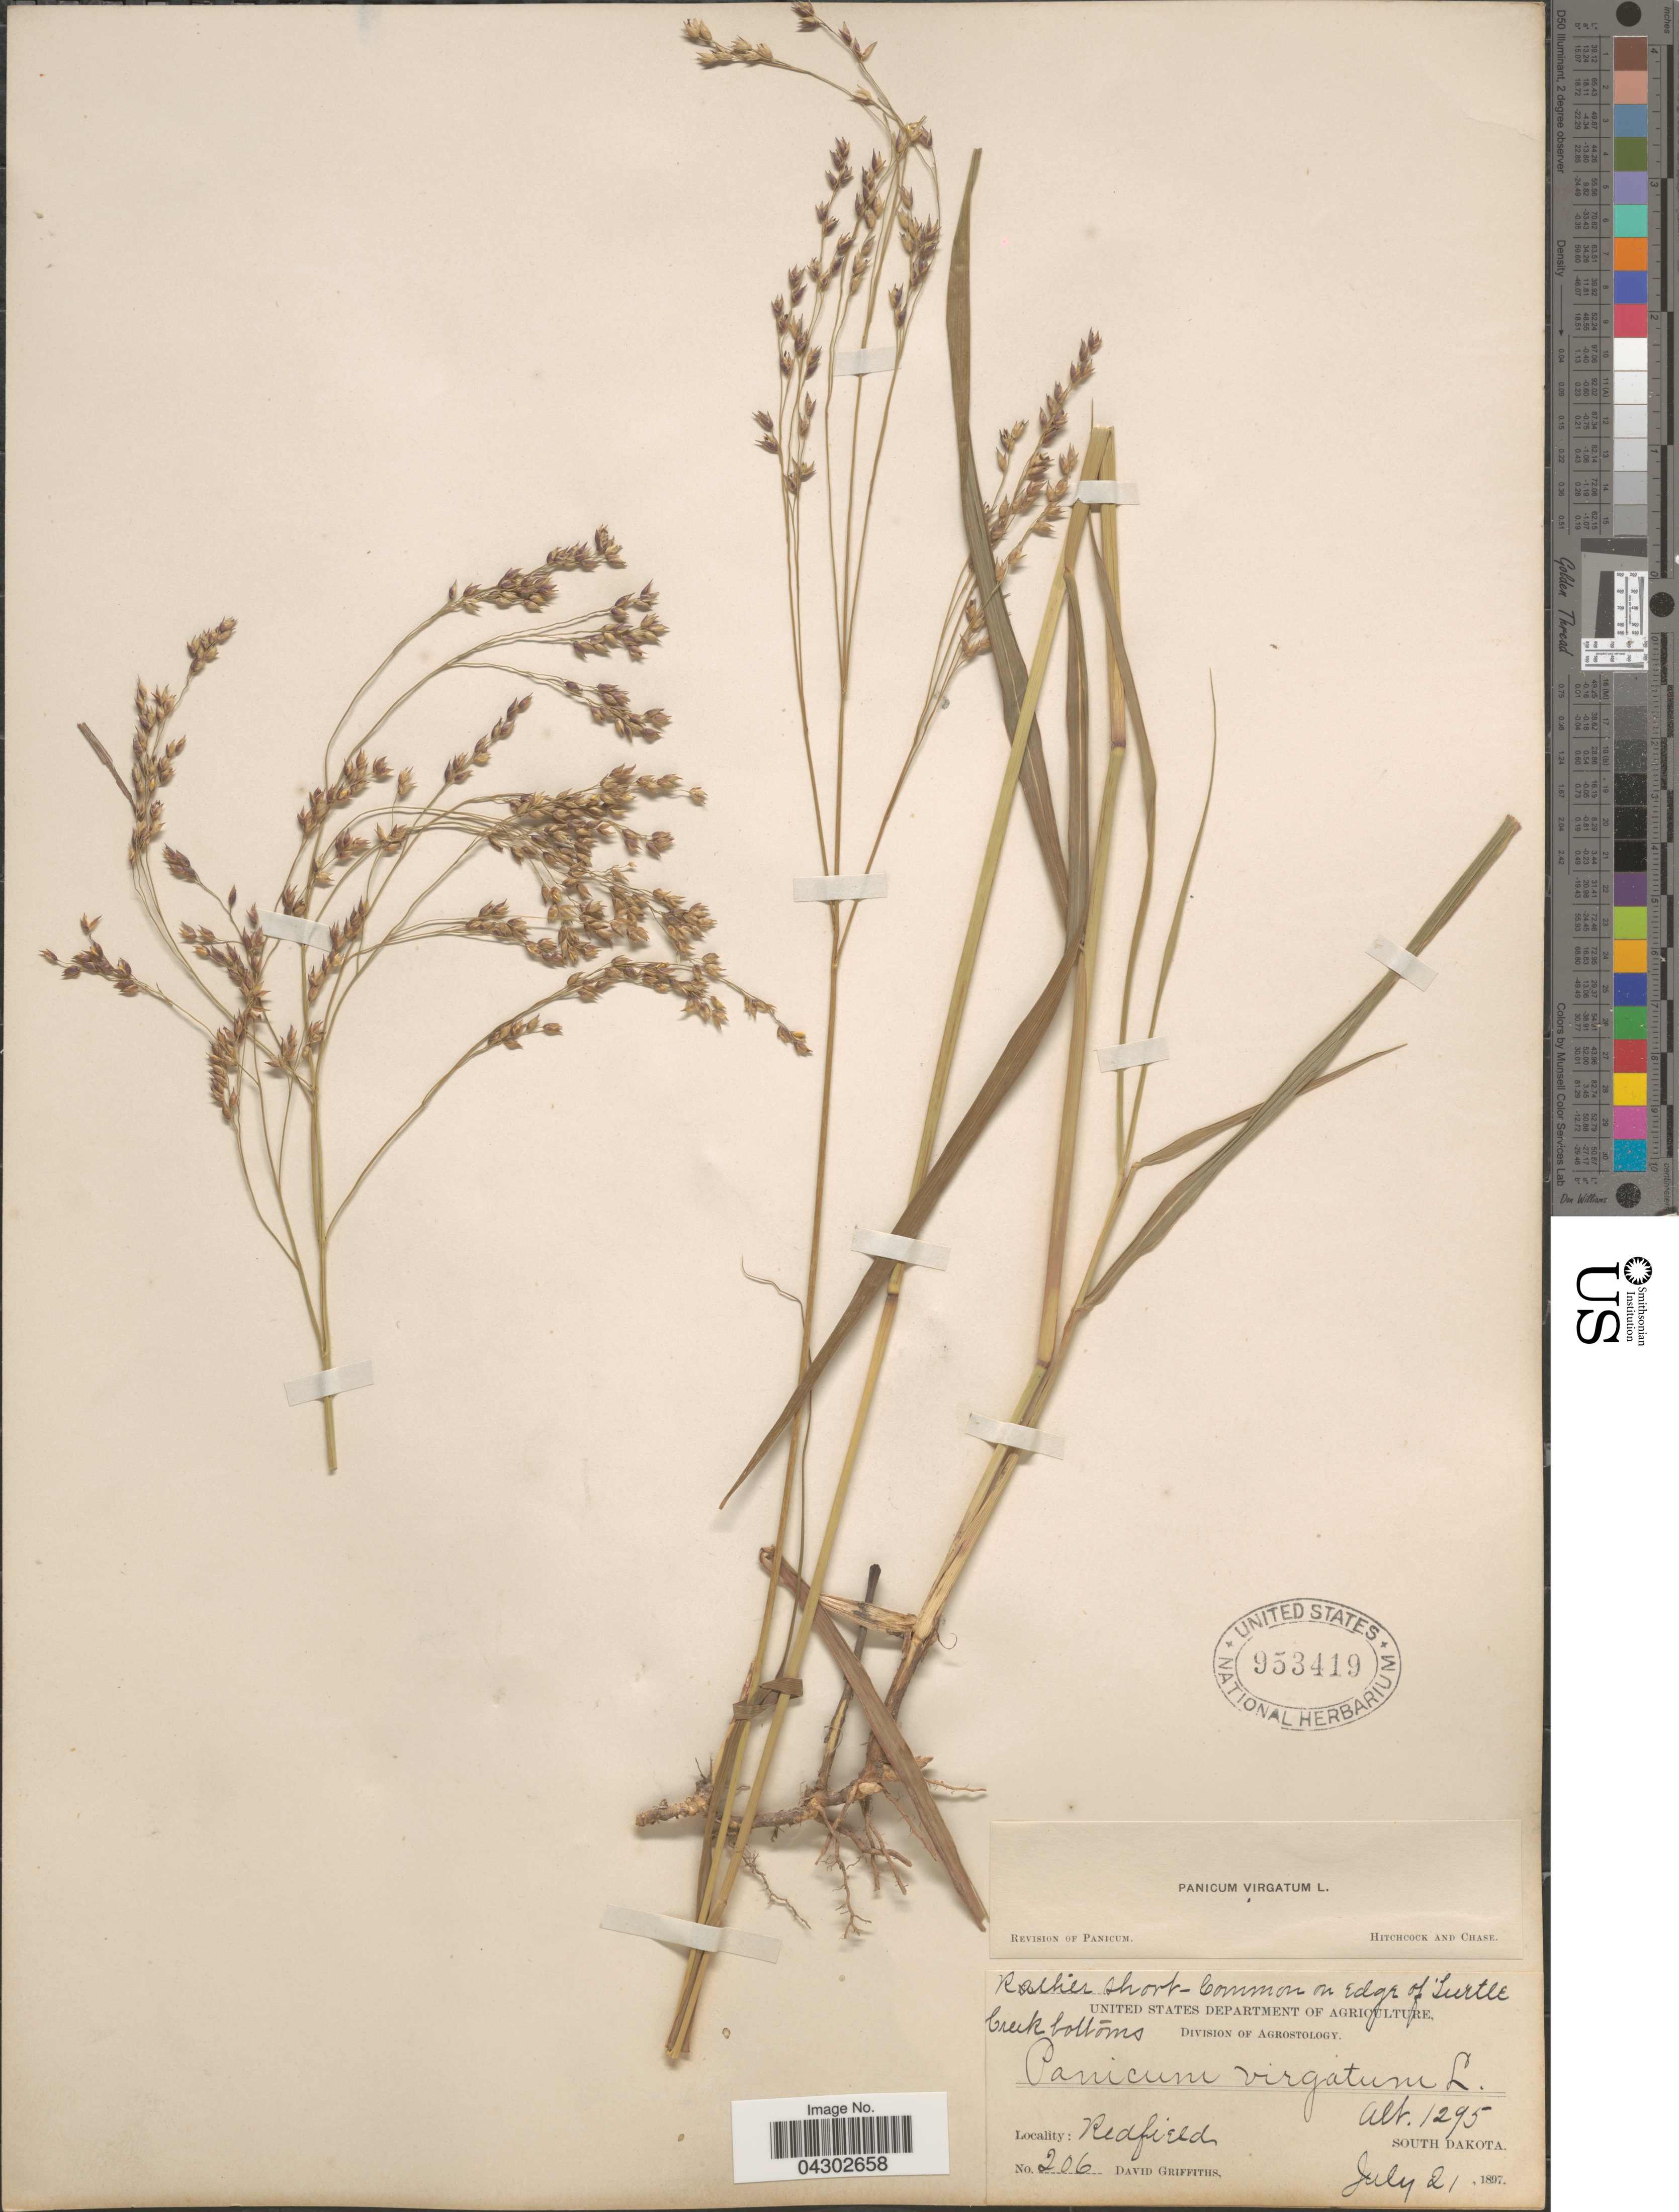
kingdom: Plantae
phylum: Tracheophyta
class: Liliopsida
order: Poales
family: Poaceae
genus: Panicum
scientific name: Panicum virgatum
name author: L.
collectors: D. Griffiths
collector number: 206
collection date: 1897-07-21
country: United States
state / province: South Dakota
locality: Redfield.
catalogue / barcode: US 953419